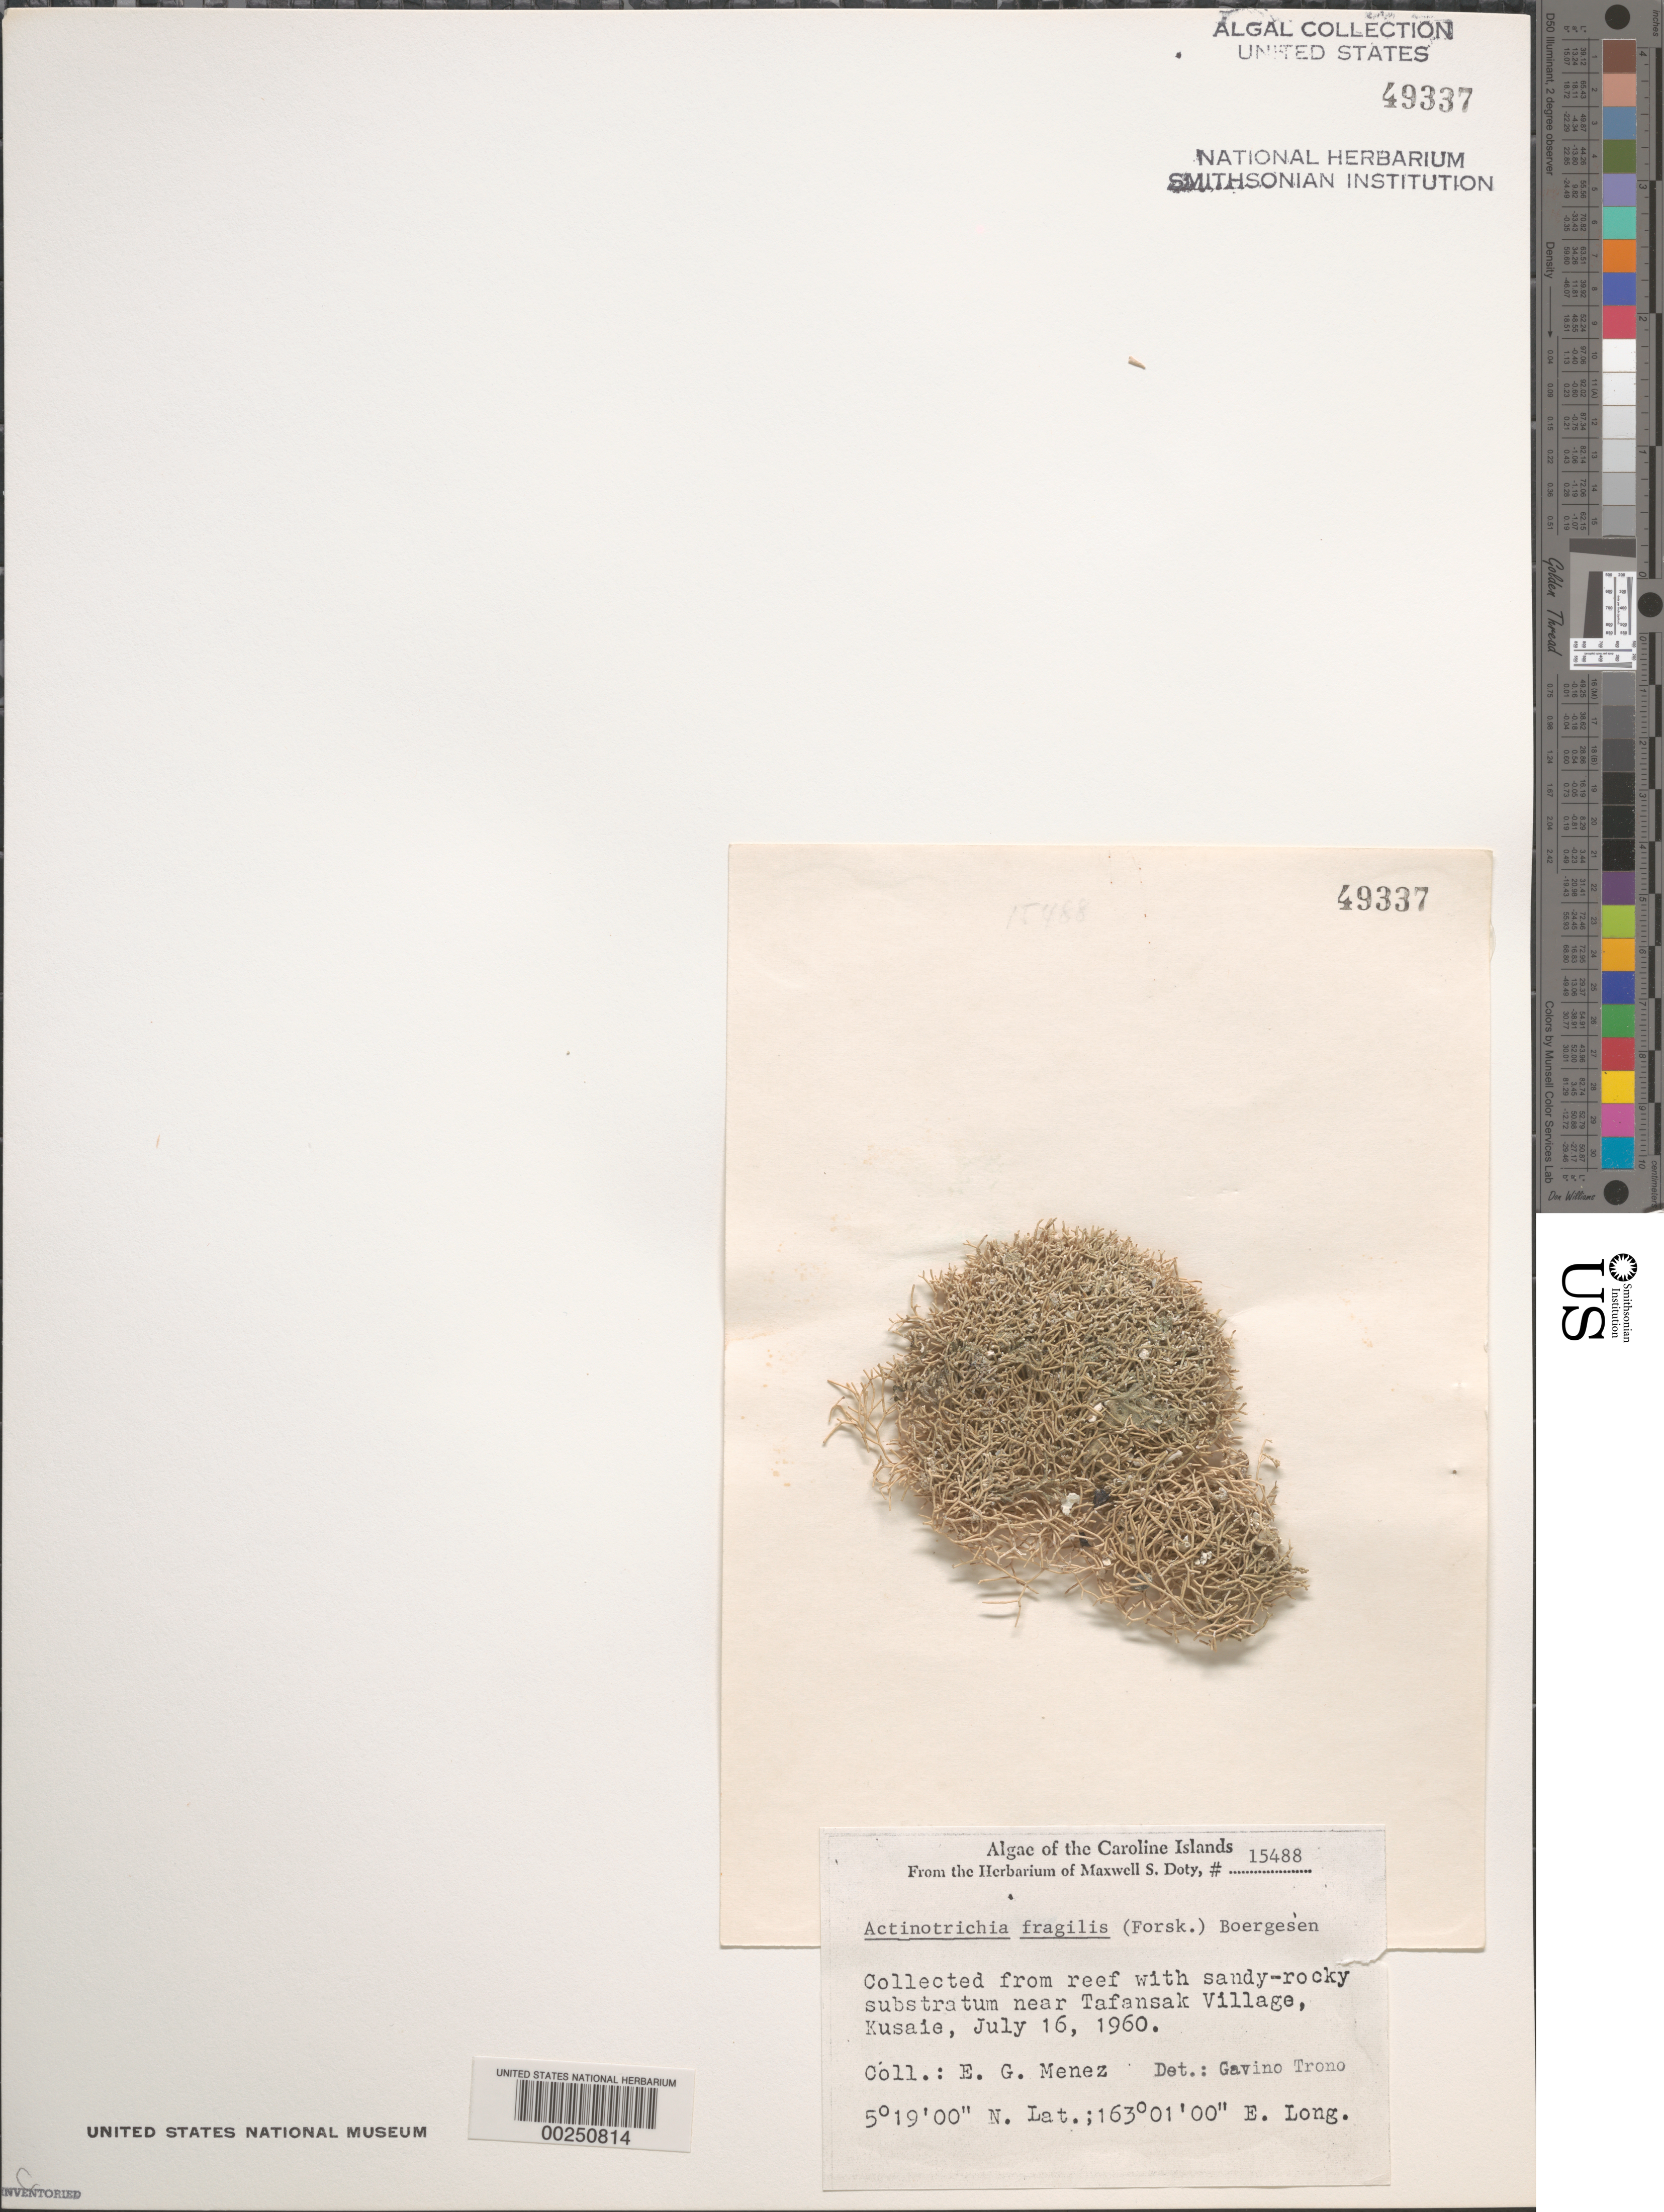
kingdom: Plantae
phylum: Rhodophyta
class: Florideophyceae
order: Nemaliales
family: Galaxauraceae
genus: Actinotrichia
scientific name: Actinotrichia fragilis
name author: (Forssk.) Børgesen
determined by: Trono, Gavino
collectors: Meñez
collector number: MSD 15488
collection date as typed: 16 Jul 1960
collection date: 1960-07-16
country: Micronesia, Federated States of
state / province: Kosrae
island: Kosrae [Kusaie]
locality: Near Tafansak village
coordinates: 5 19' 00" N, 163 01' 00" E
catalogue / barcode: US 49337